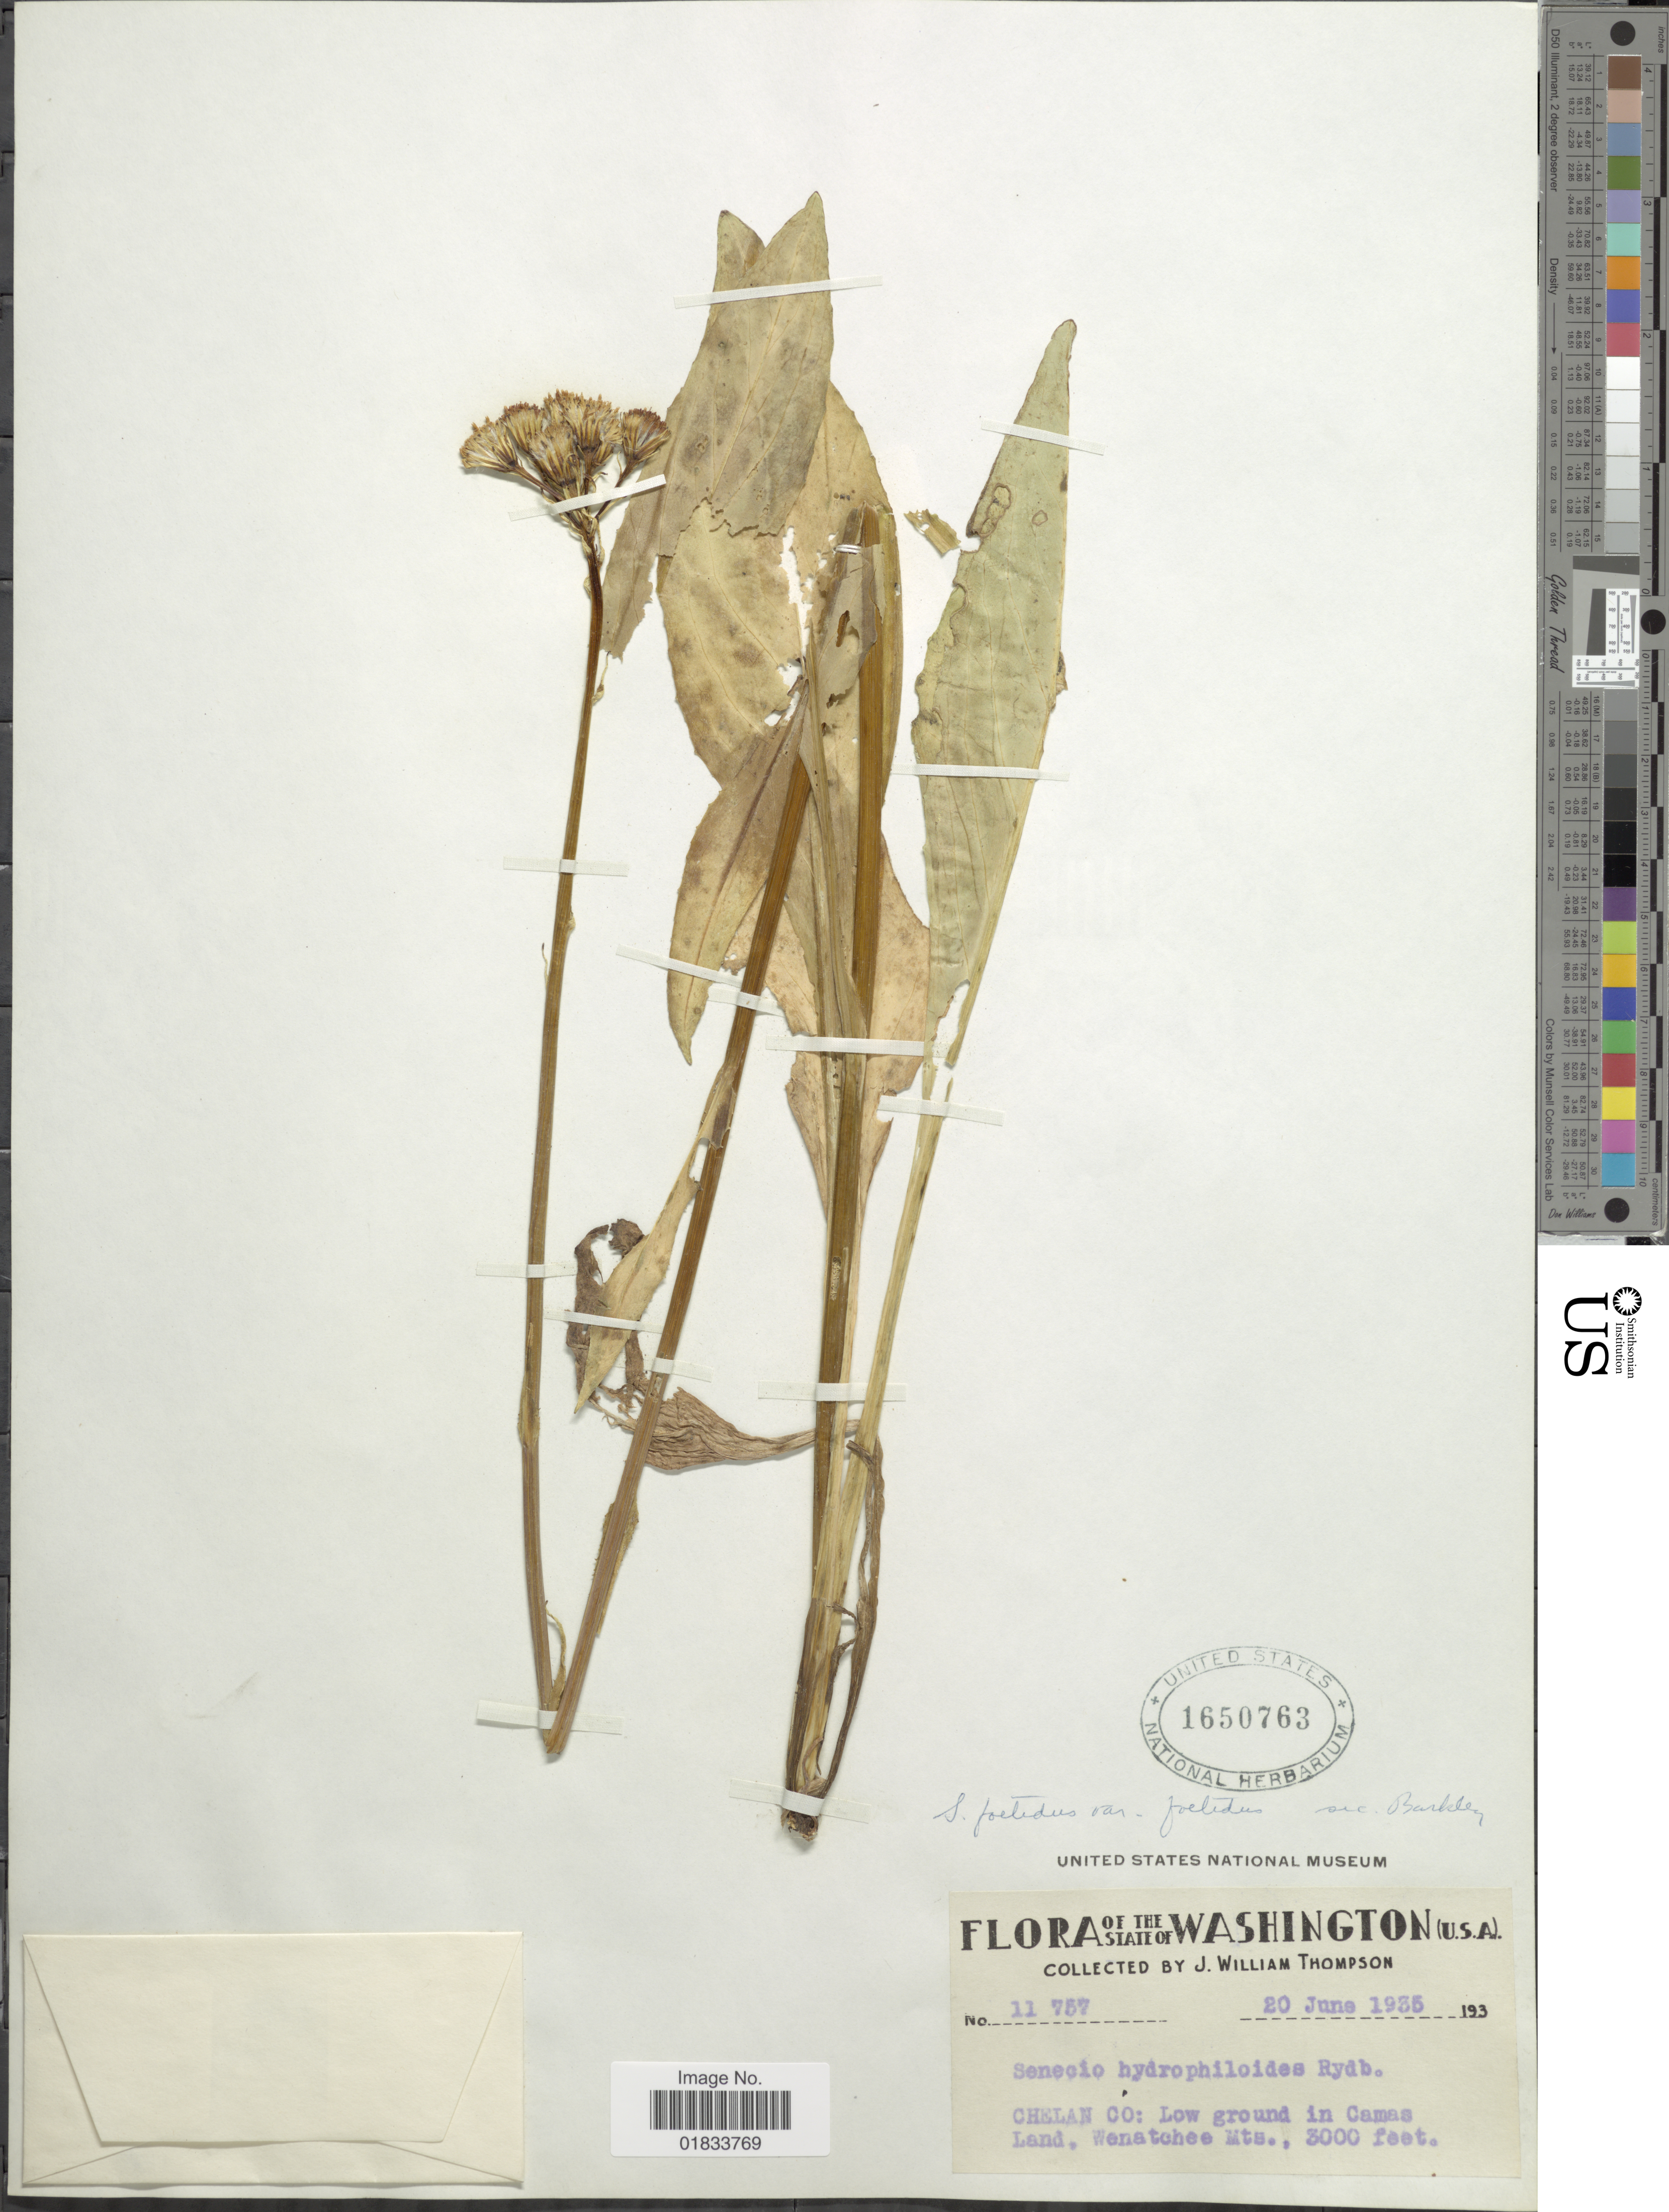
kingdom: Plantae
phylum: Tracheophyta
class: Magnoliopsida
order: Asterales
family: Asteraceae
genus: Senecio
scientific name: Senecio hydrophiloides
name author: Rydb.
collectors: J. W. Thompson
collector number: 11757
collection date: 1935-06-20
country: United States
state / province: Washington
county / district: Chelan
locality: Chelan Co: Low ground in Camas Land, Wenatchee Mts.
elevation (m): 914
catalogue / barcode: US 1650763